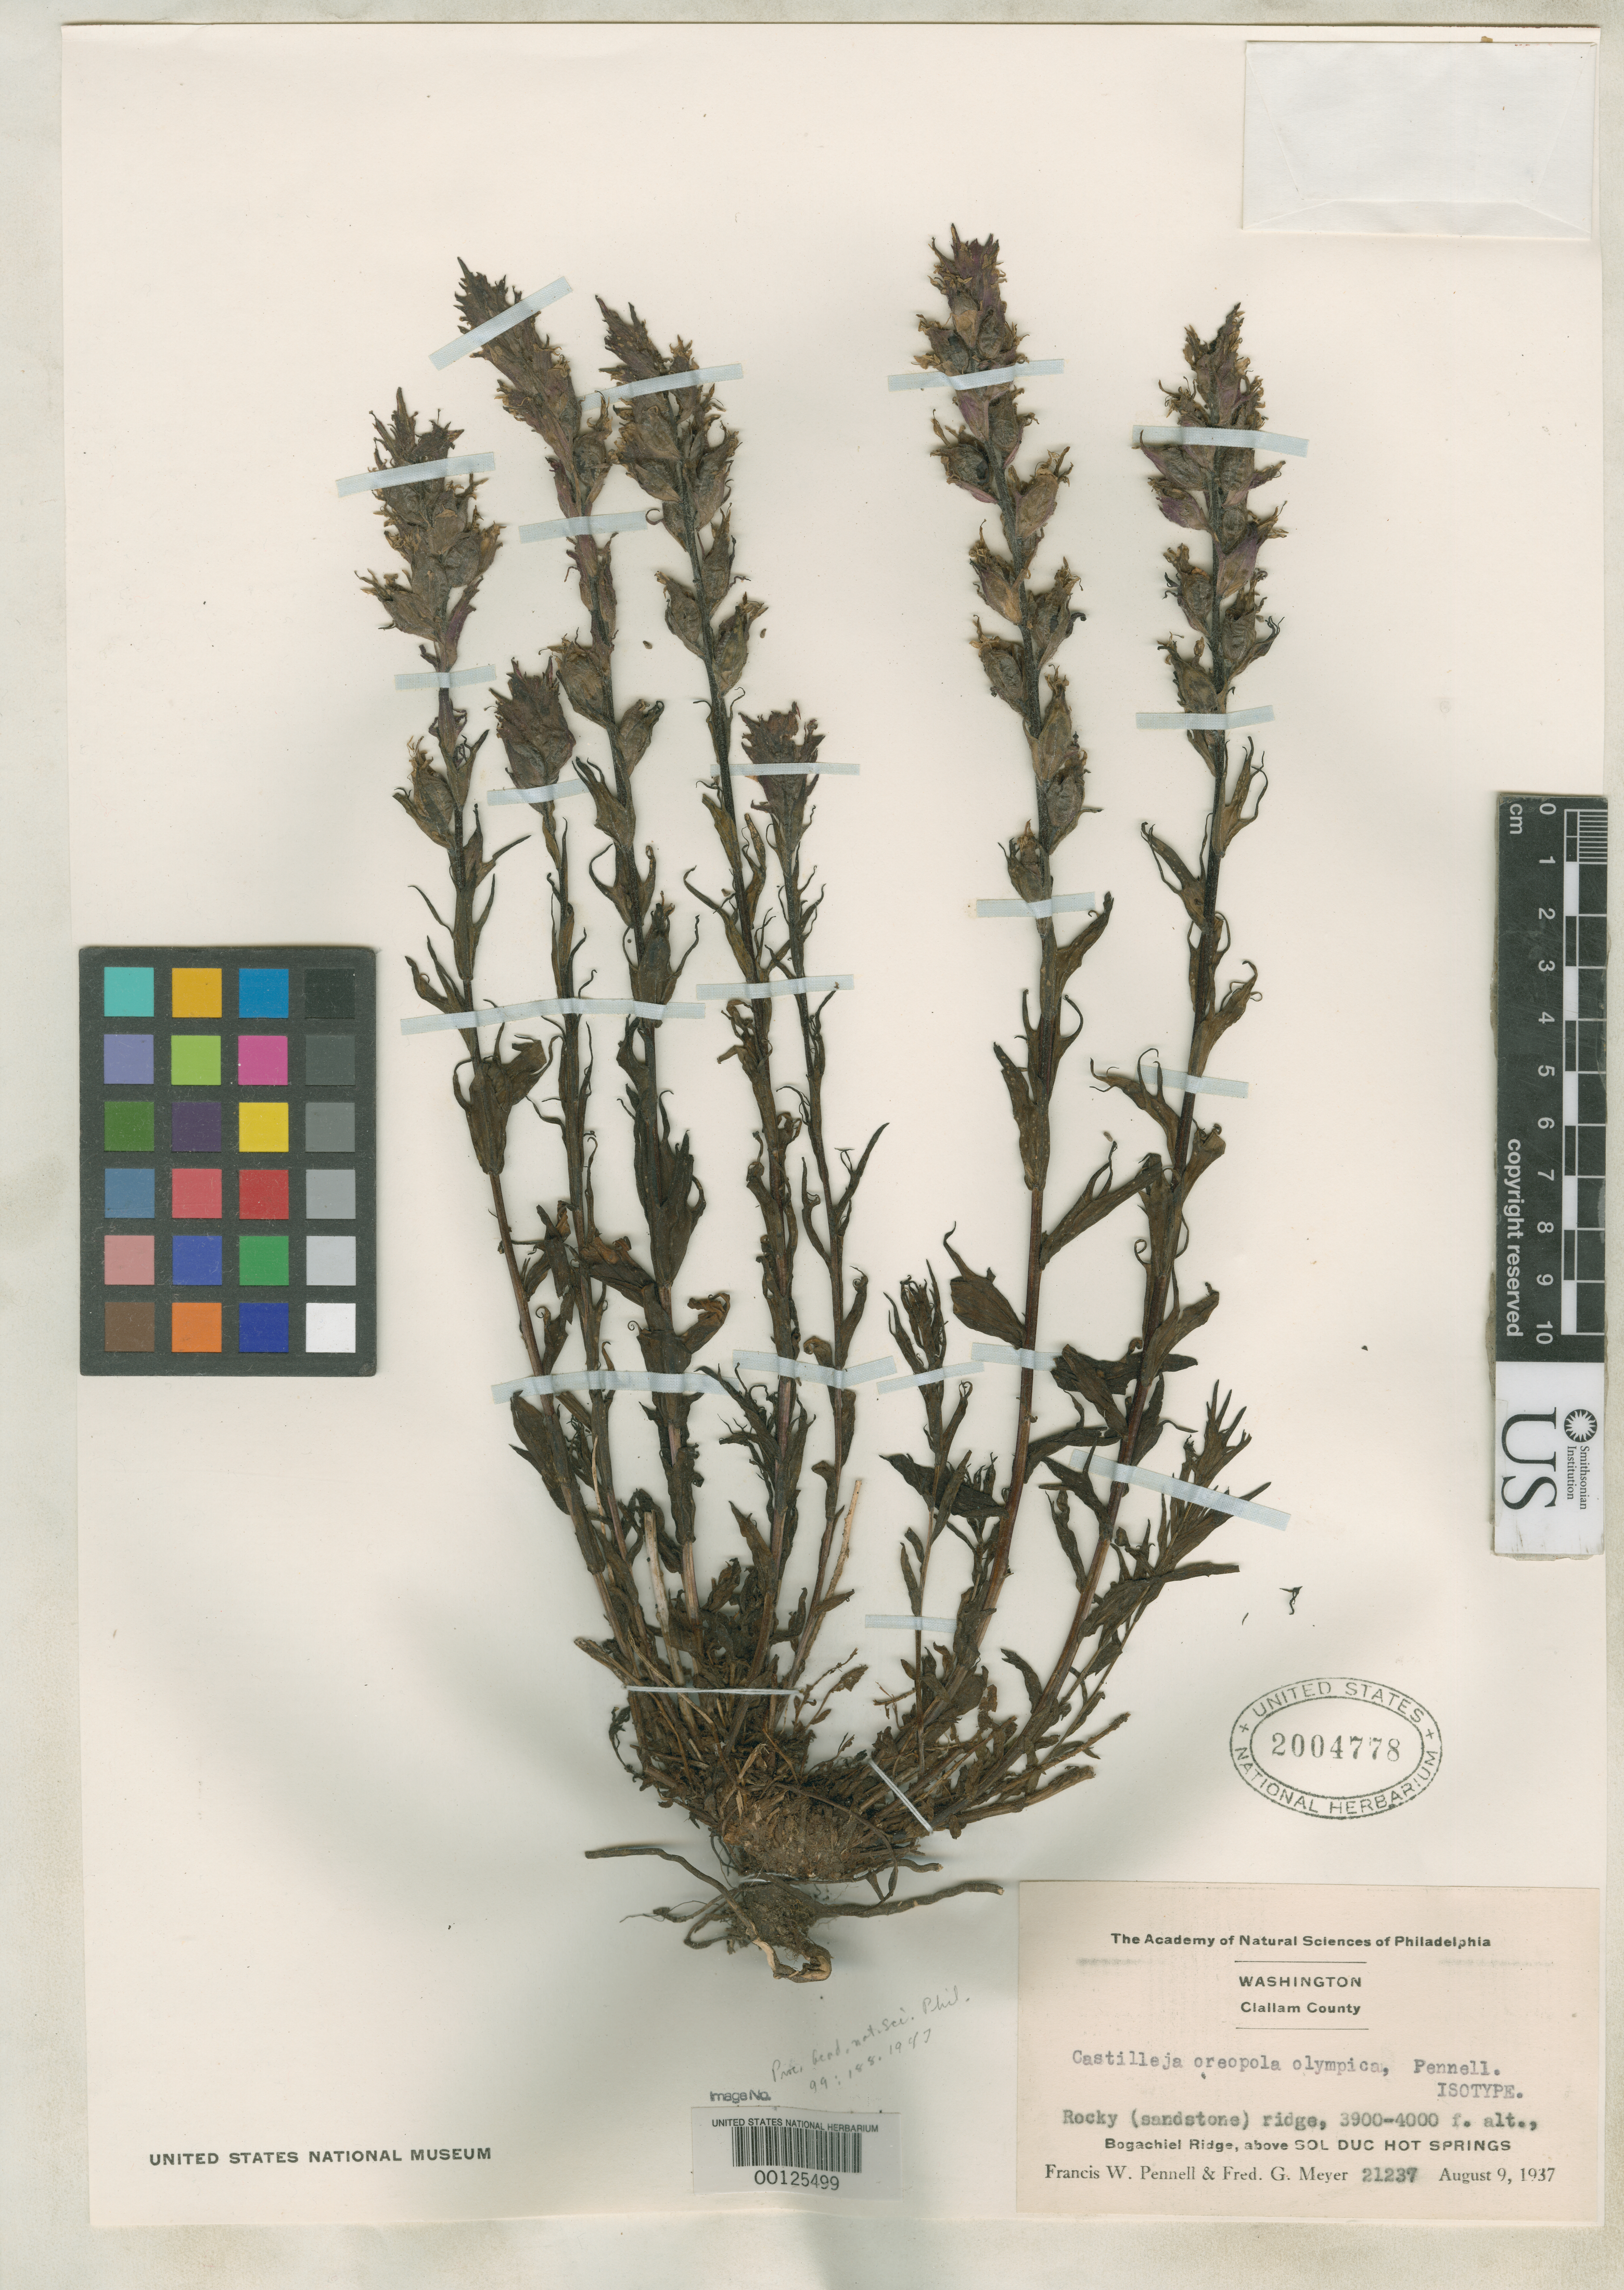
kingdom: Plantae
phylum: Tracheophyta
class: Magnoliopsida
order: Lamiales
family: Orobanchaceae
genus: Castilleja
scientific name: Castilleja oreopola subsp. olympica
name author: Pennell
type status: Isotype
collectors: F. W. Pennell & F. G. Meyer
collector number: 21237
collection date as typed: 09 Aug 1937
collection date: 1937-08-09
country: United States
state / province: Washington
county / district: Clallam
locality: Sol Duc Hot Springs.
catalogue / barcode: US 2004778